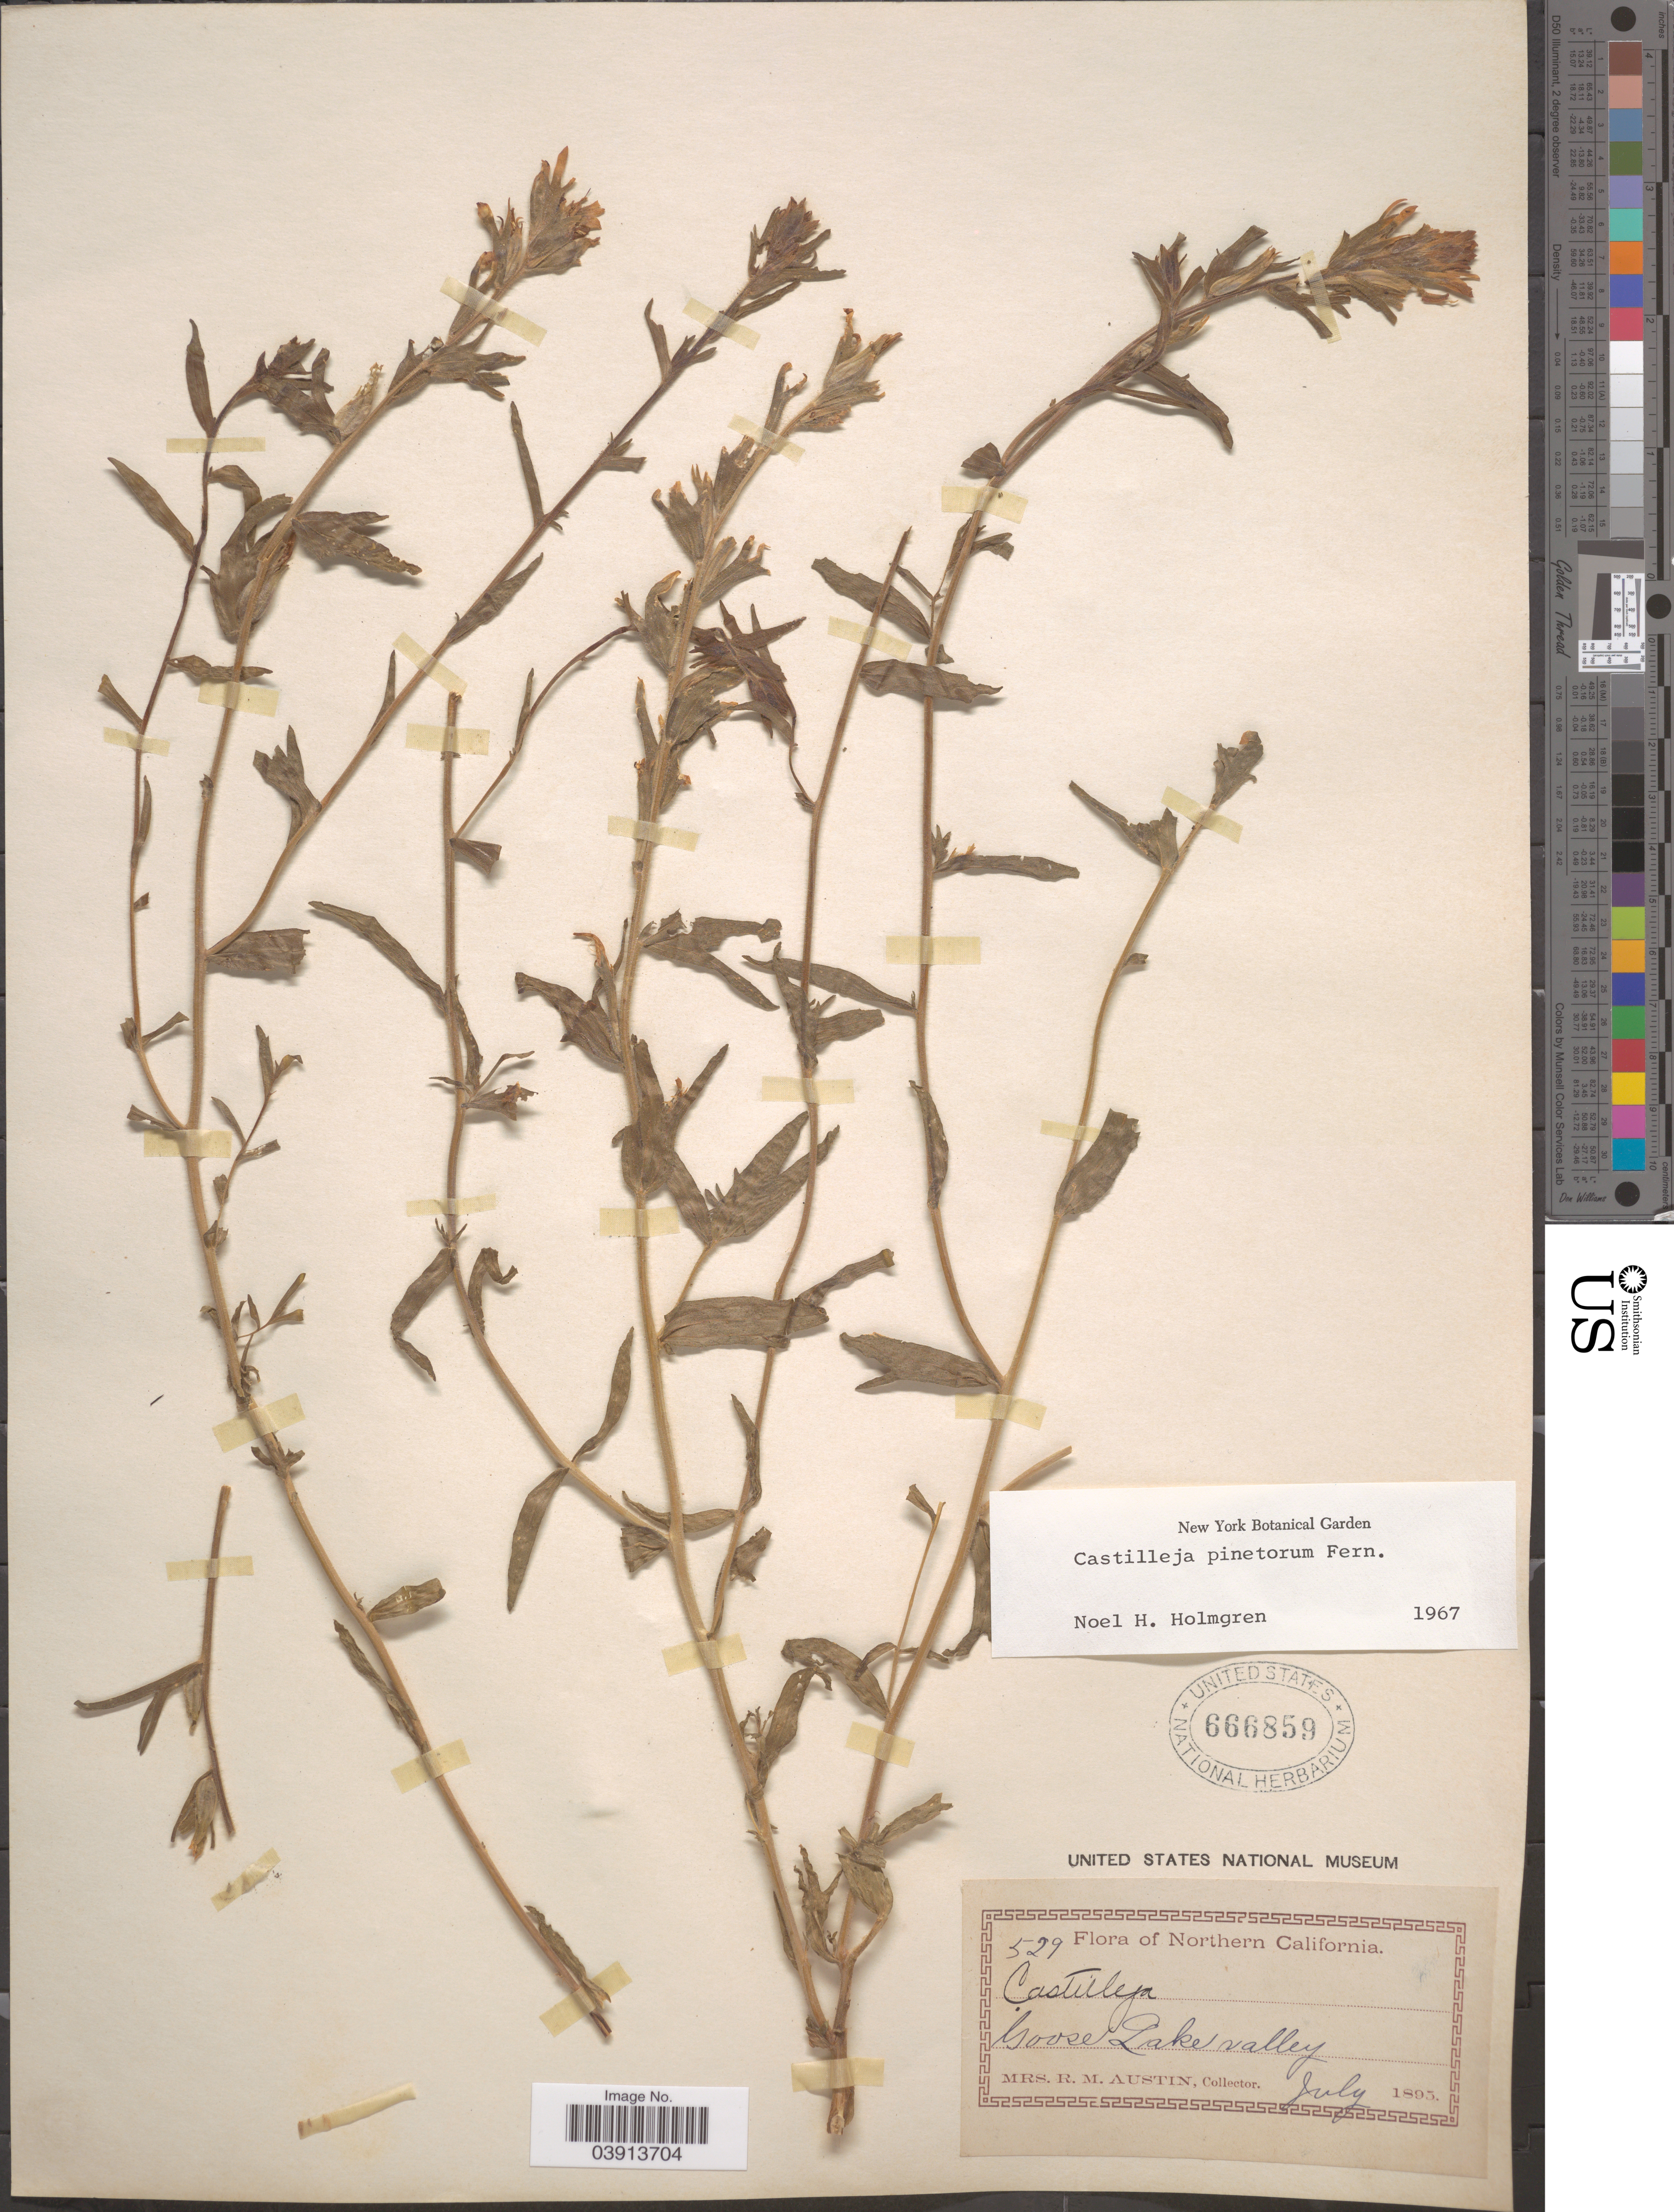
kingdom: Plantae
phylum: Tracheophyta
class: Magnoliopsida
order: Lamiales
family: Orobanchaceae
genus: Castilleja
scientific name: Castilleja pinetorum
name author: Fernald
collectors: R. Austin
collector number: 529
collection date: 1895-07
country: United States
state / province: California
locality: Northern California. Goose Lake valley.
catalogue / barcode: US 666859